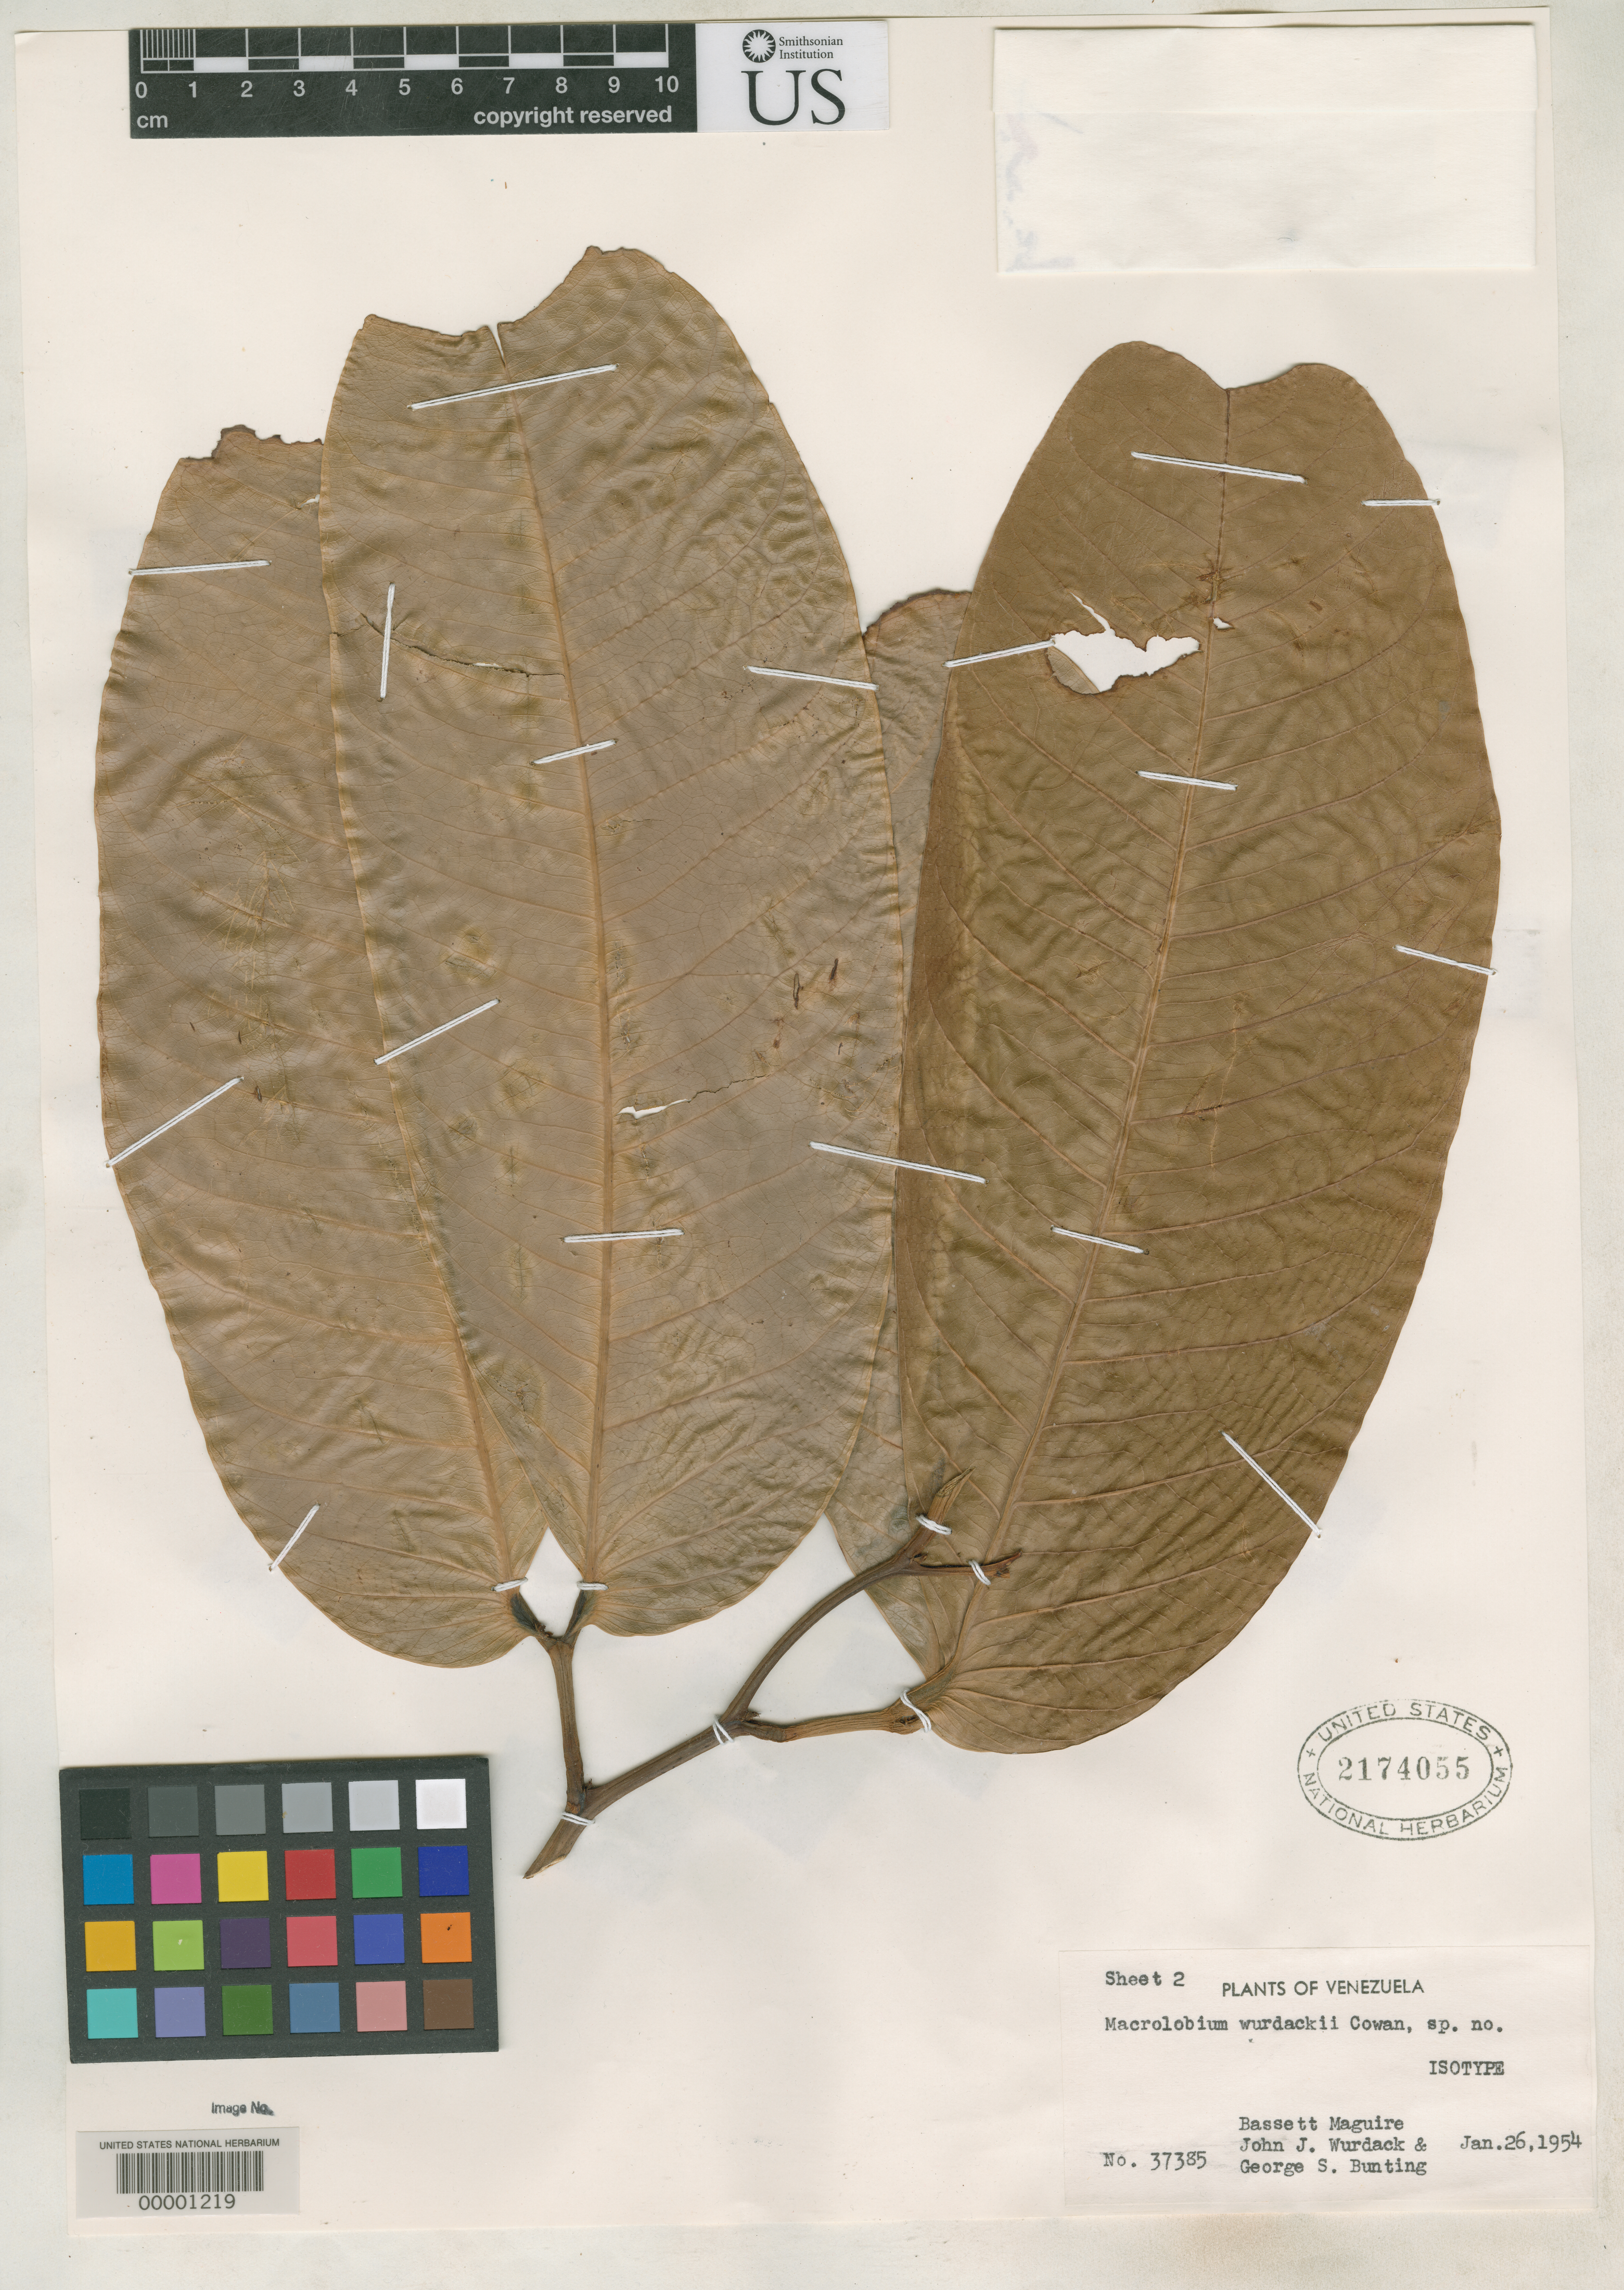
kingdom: Plantae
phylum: Tracheophyta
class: Magnoliopsida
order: Fabales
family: Fabaceae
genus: Macrolobium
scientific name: Macrolobium wurdackii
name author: R.S. Cowan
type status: Isotype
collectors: B. Maguire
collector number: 37385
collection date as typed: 26 Jan 1954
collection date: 1954-01-26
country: Venezuela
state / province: Amazonas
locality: Cerro de La Neblina, Rio Yatua.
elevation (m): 650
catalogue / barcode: US 2174055